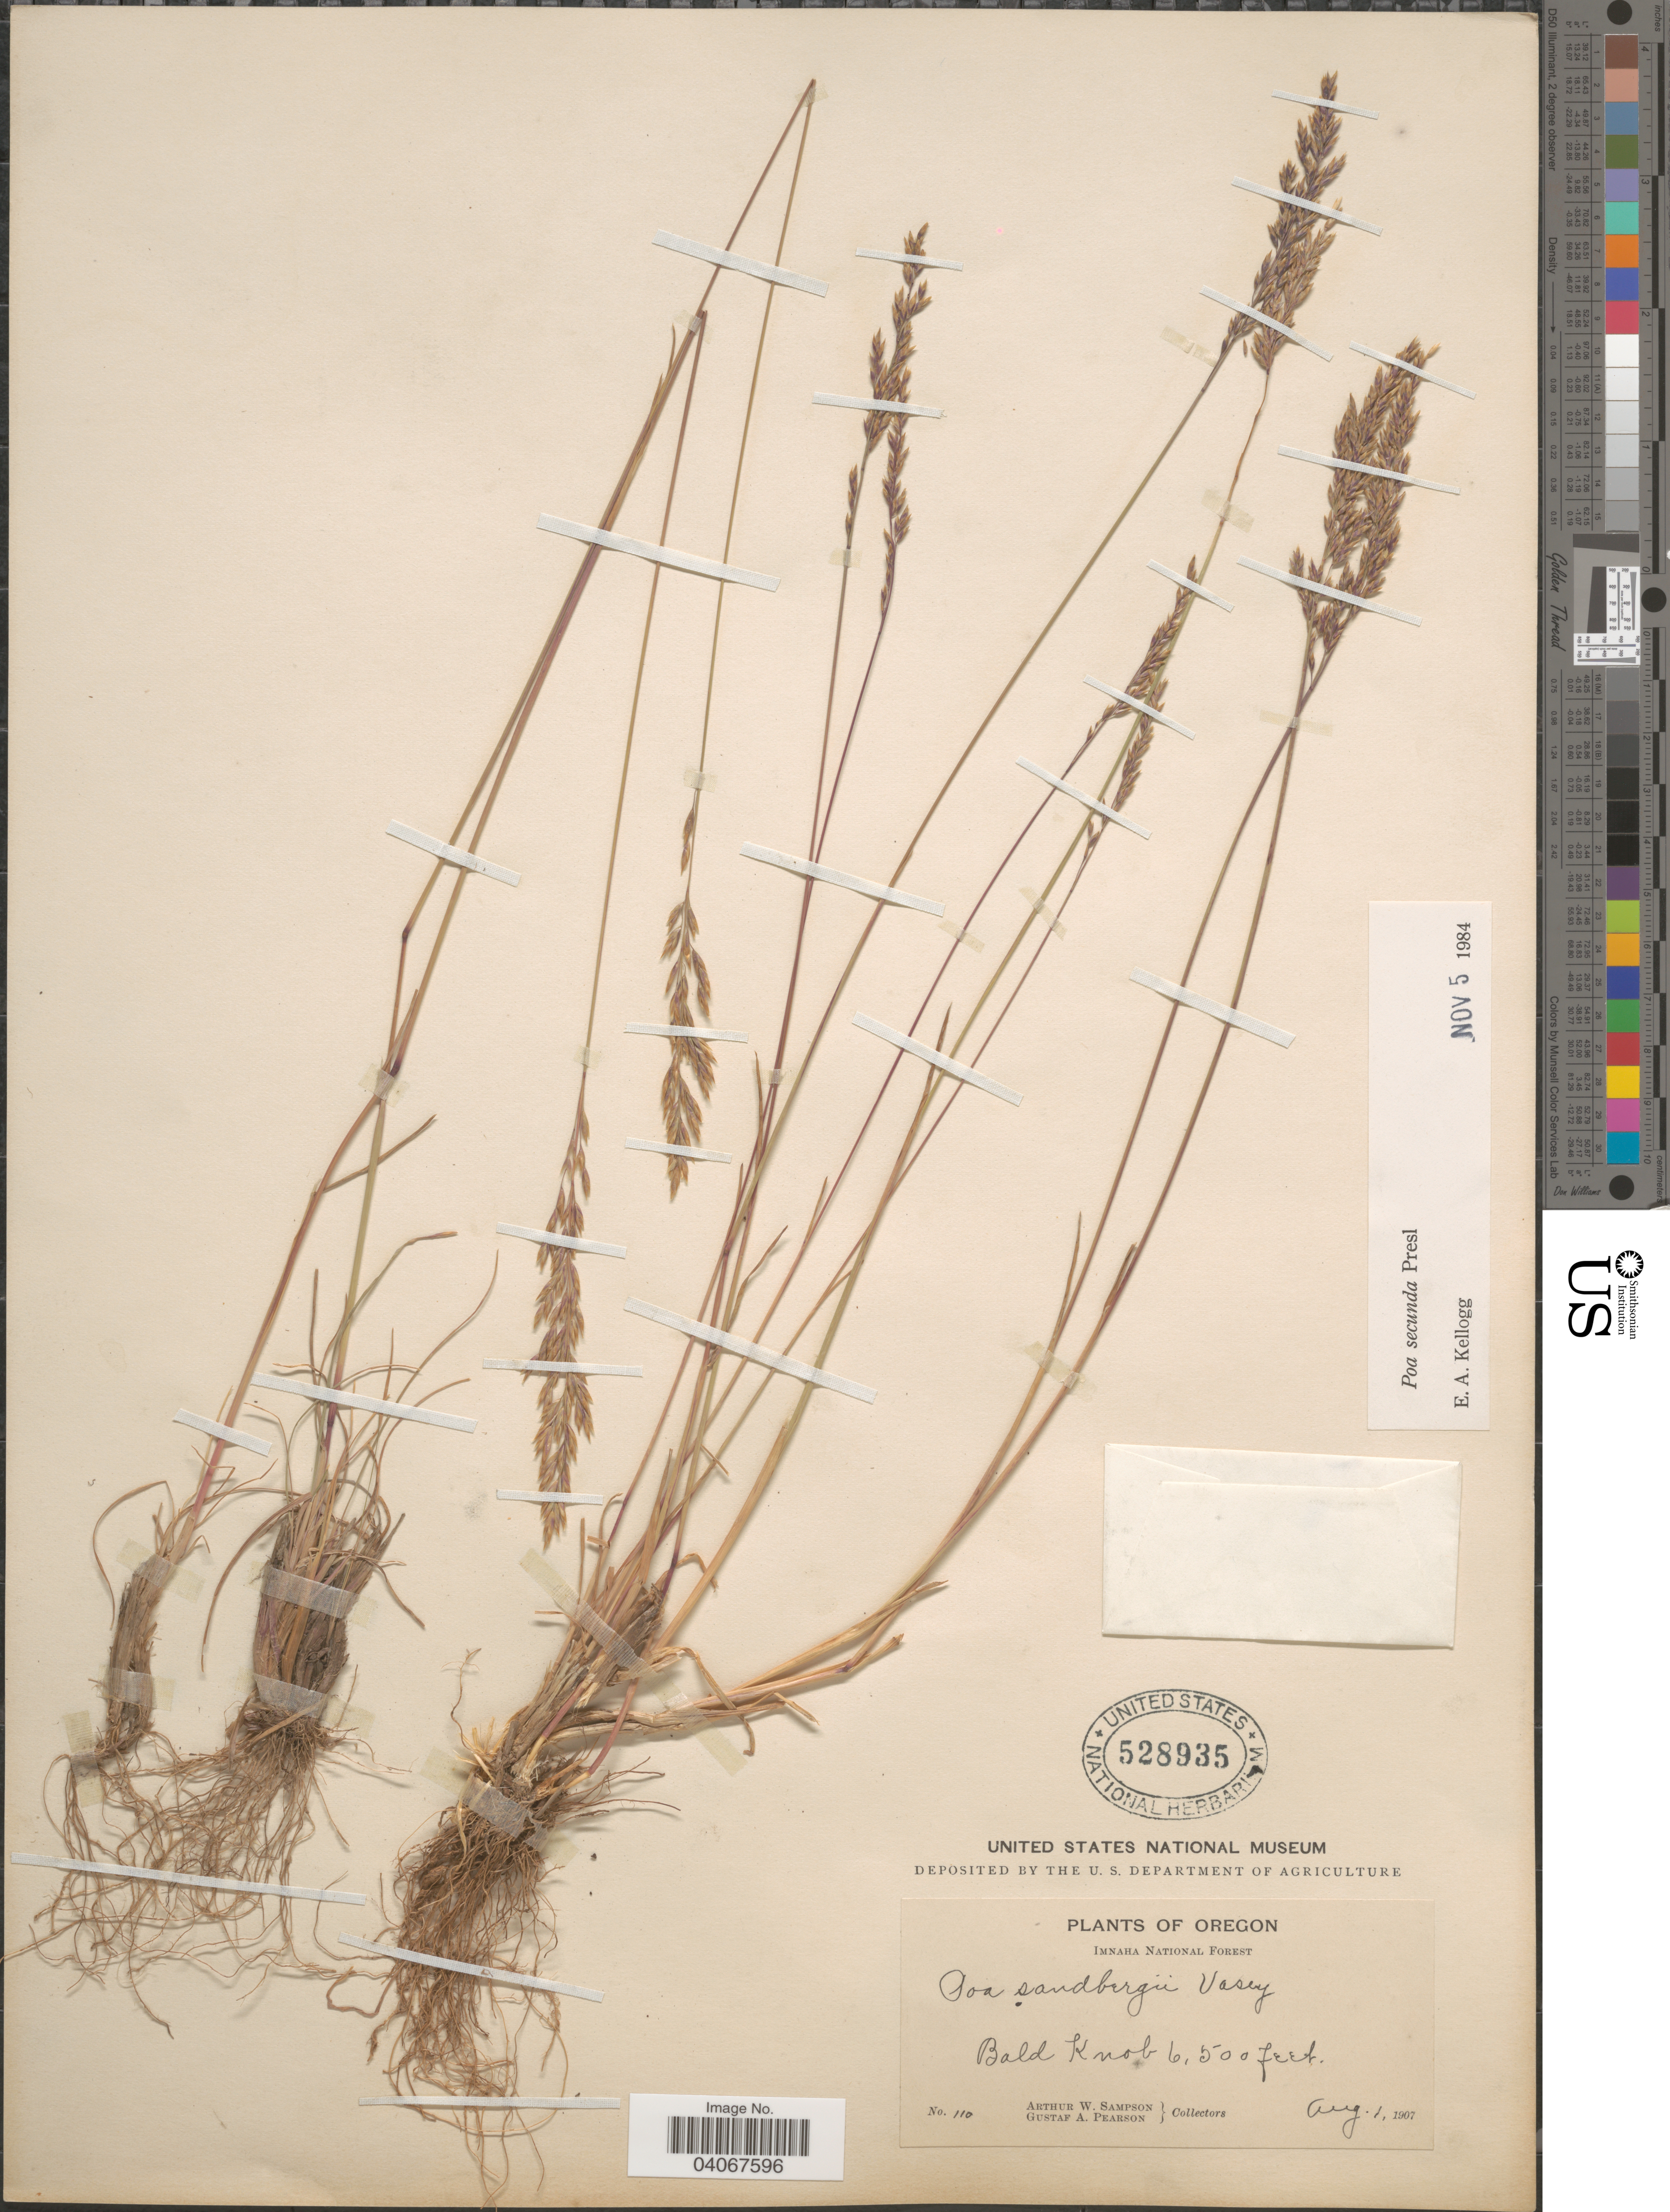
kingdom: Plantae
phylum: Tracheophyta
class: Liliopsida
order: Poales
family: Poaceae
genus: Poa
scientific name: Poa secunda subsp. secunda var. secunda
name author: J. Presl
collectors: A. Sampson & G. Pearson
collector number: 110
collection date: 1907-08-01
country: United States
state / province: Oregon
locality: Imnaha National Forest. Bald Knob.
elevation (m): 1981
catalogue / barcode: US 528935